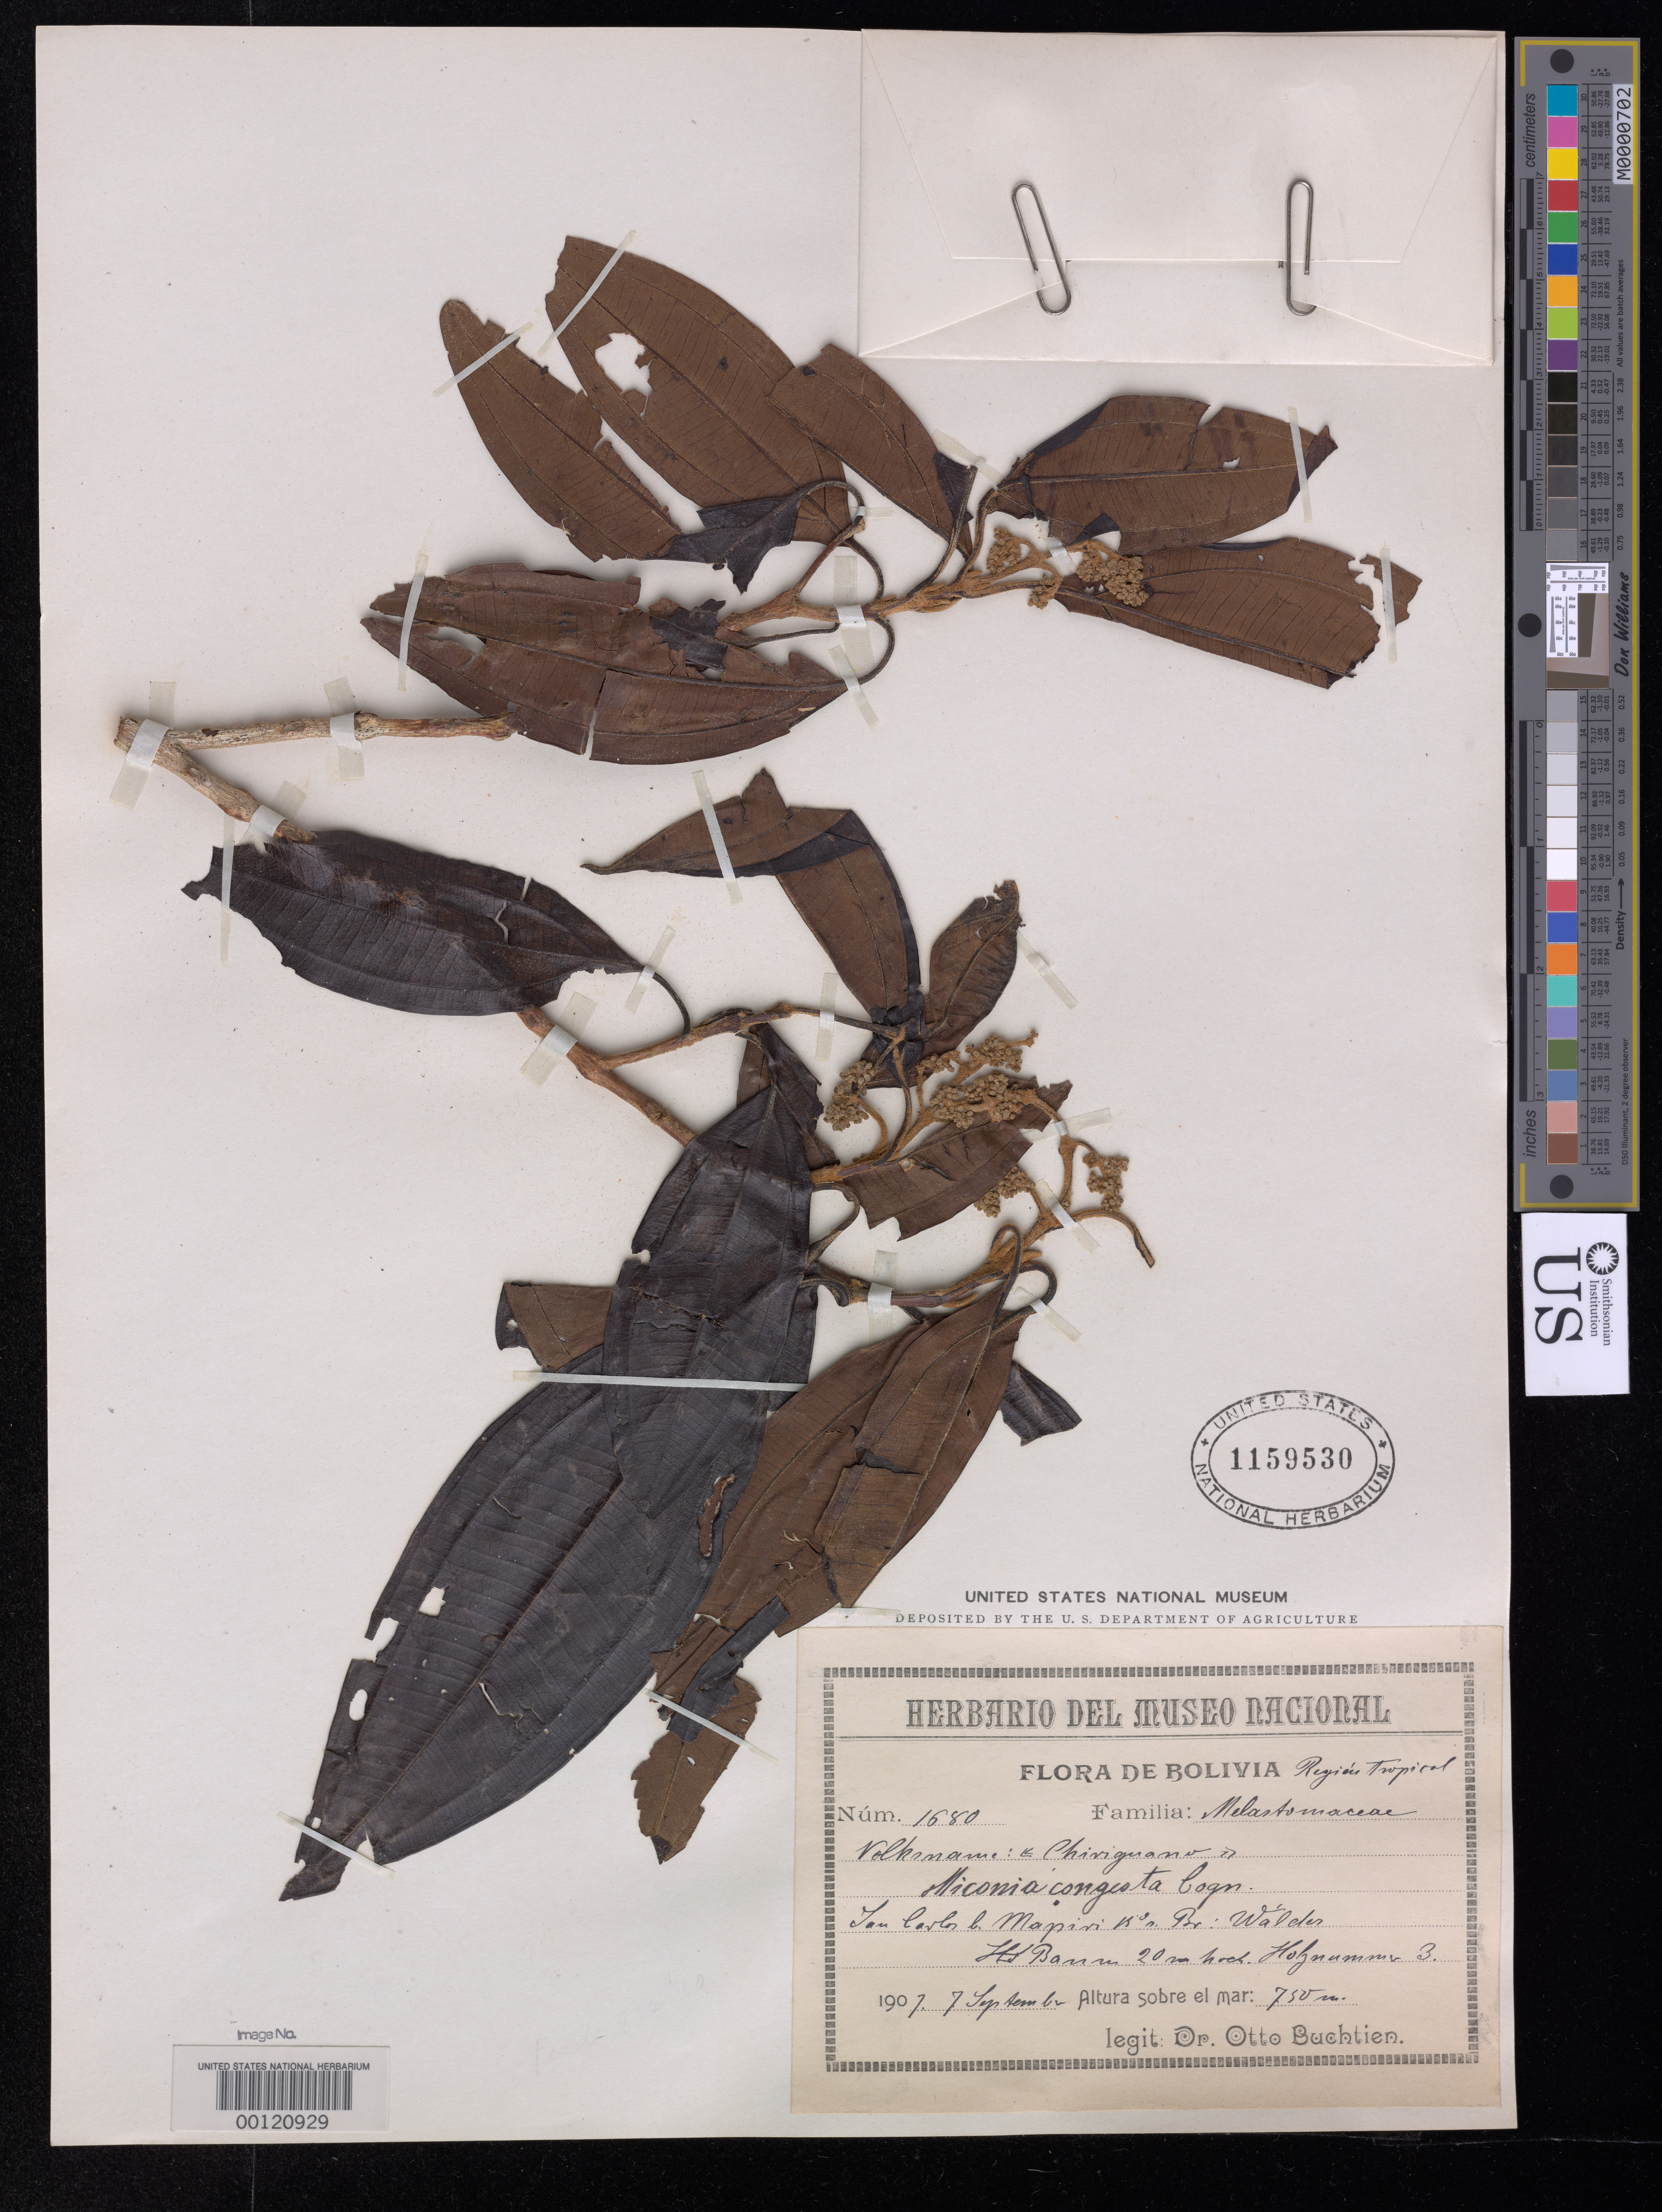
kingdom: Plantae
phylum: Tracheophyta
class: Magnoliopsida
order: Myrtales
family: Melastomataceae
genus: Miconia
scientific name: Miconia congesta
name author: Cogn.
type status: Isotype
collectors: O. Buchtien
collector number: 1680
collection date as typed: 07 Sep 1907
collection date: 1907-09-07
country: Bolivia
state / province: La Paz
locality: San Carlos, near Mapiri.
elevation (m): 750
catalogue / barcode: US 1159530